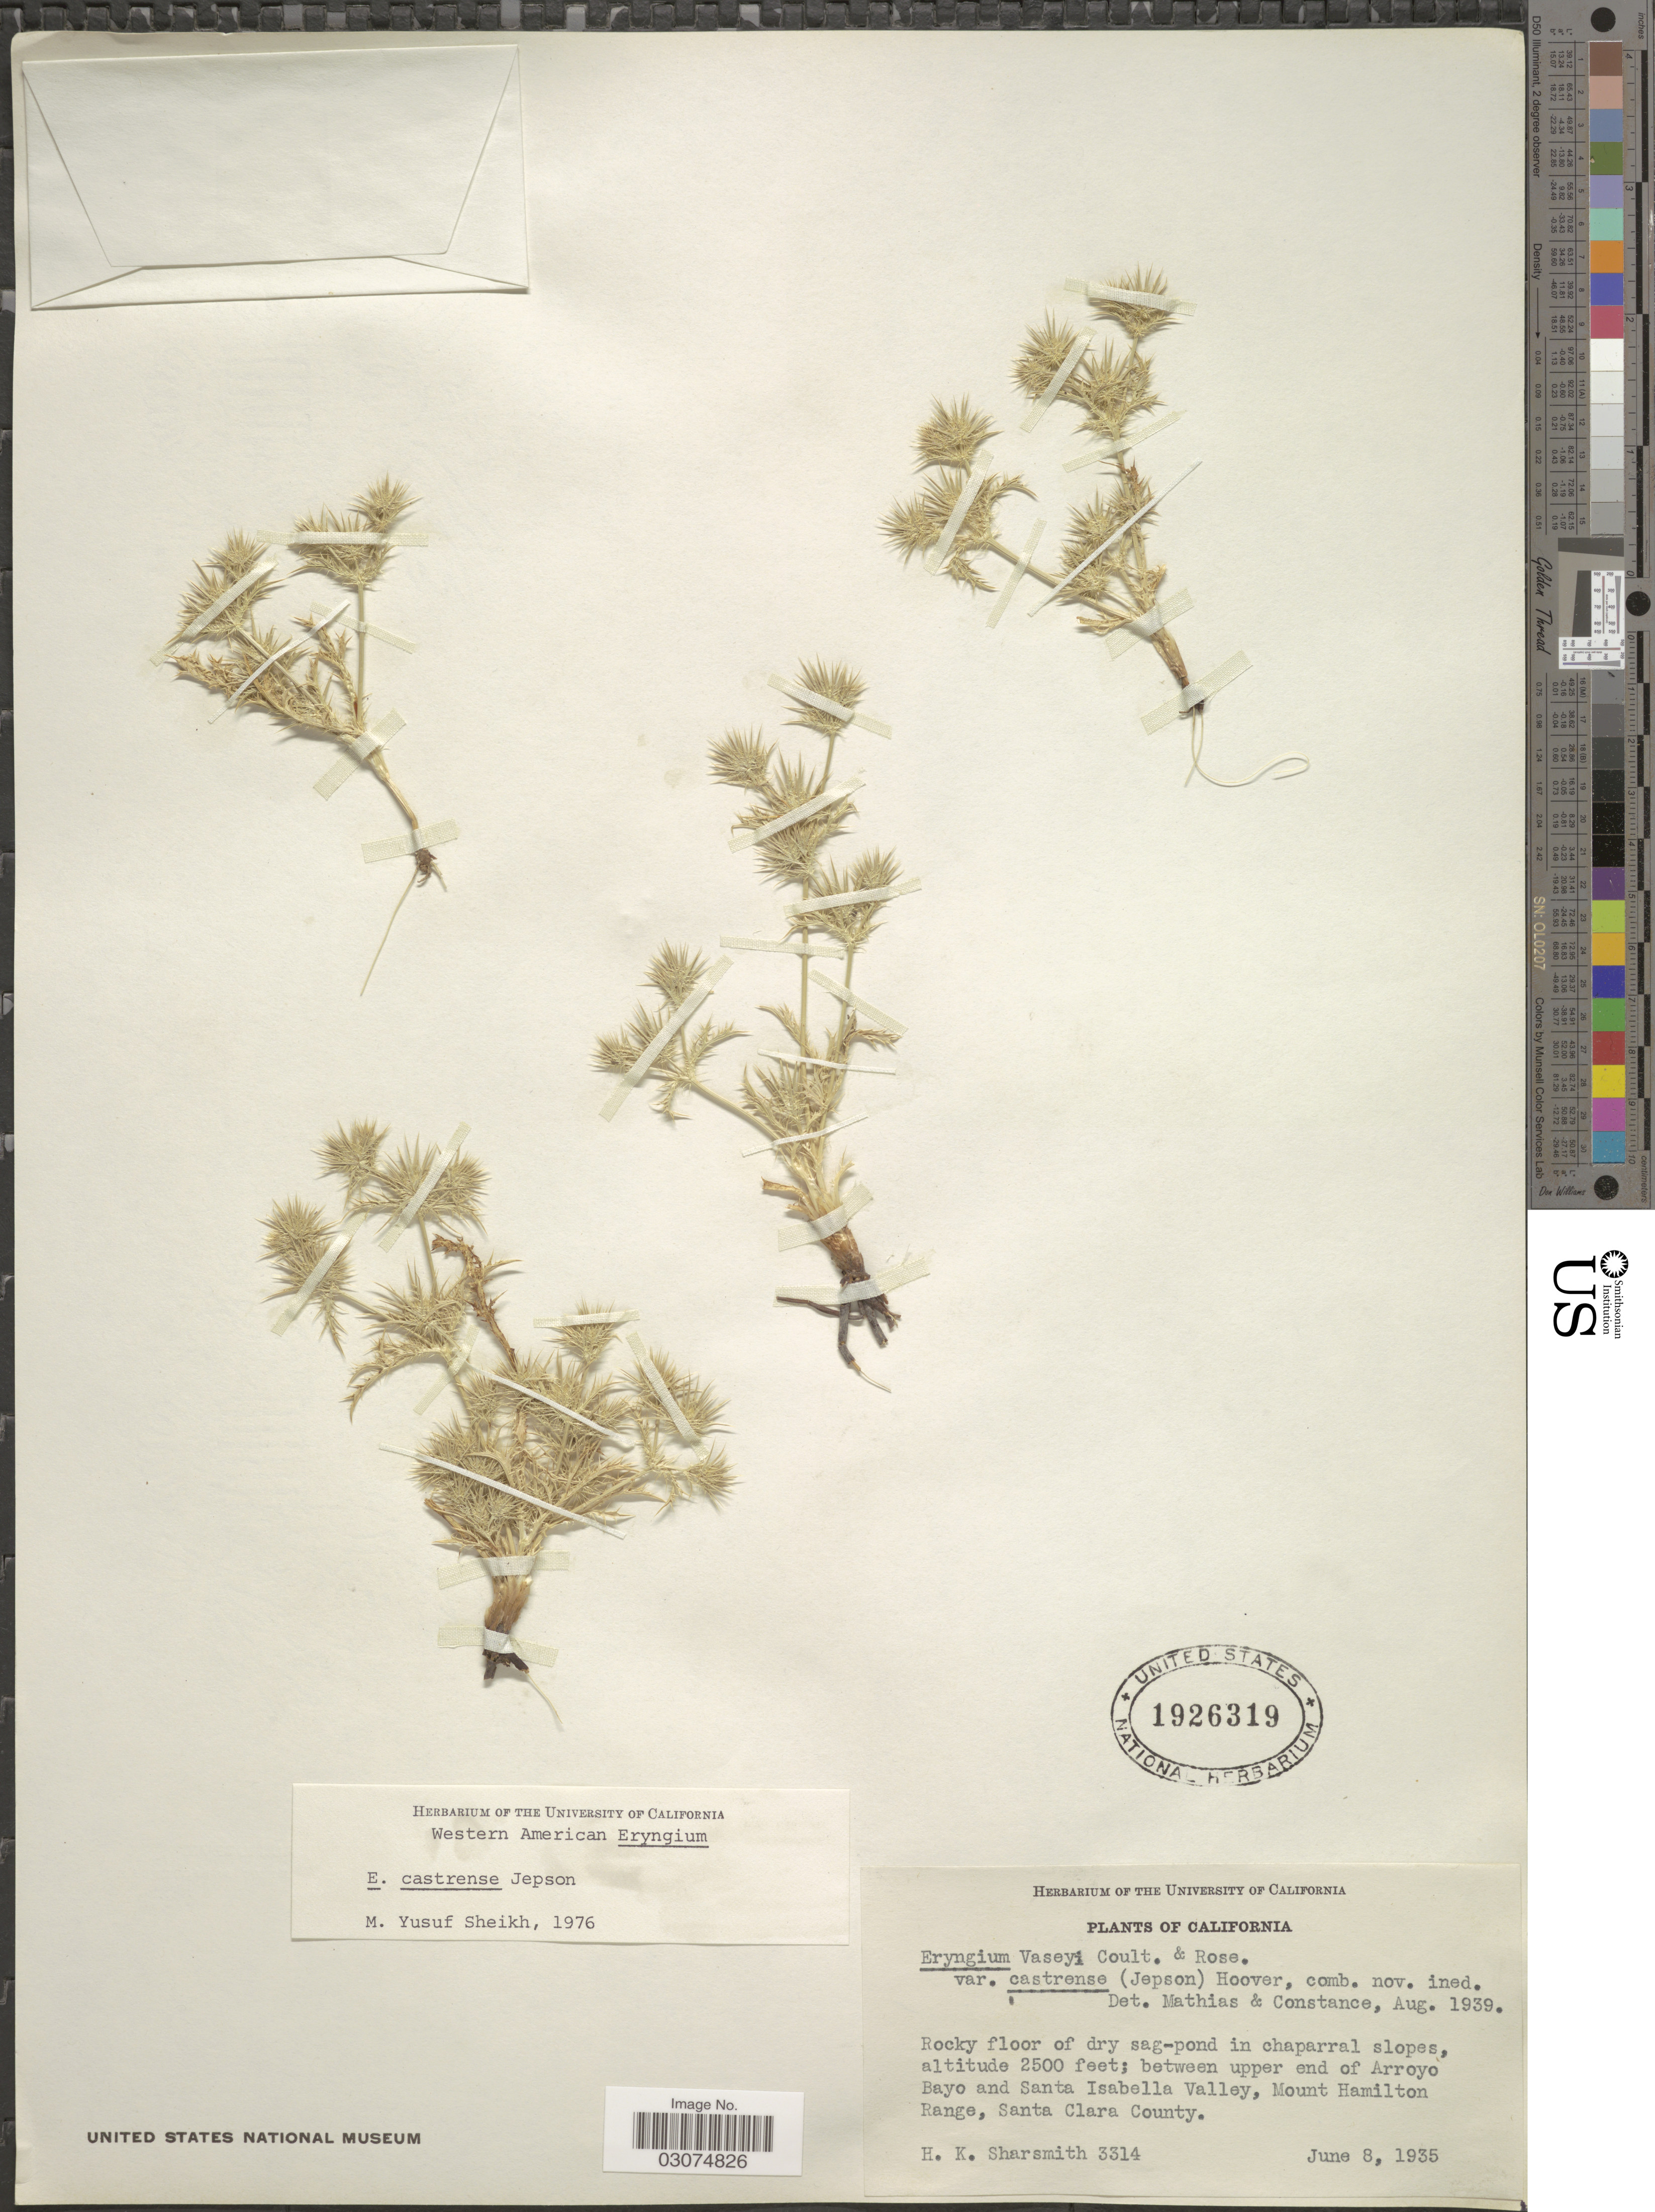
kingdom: Plantae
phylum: Tracheophyta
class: Magnoliopsida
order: Apiales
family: Apiaceae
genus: Eryngium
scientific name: Eryngium castrense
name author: Jeps.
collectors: H. Sharsmith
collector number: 3314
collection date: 1935-06-08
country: United States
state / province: California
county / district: Santa Clara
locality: Between upper end of Arroyo Bayo and Santa Isabella Valley, Mount Hamilton Range, Santa Clara County.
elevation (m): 762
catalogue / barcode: US 1926319